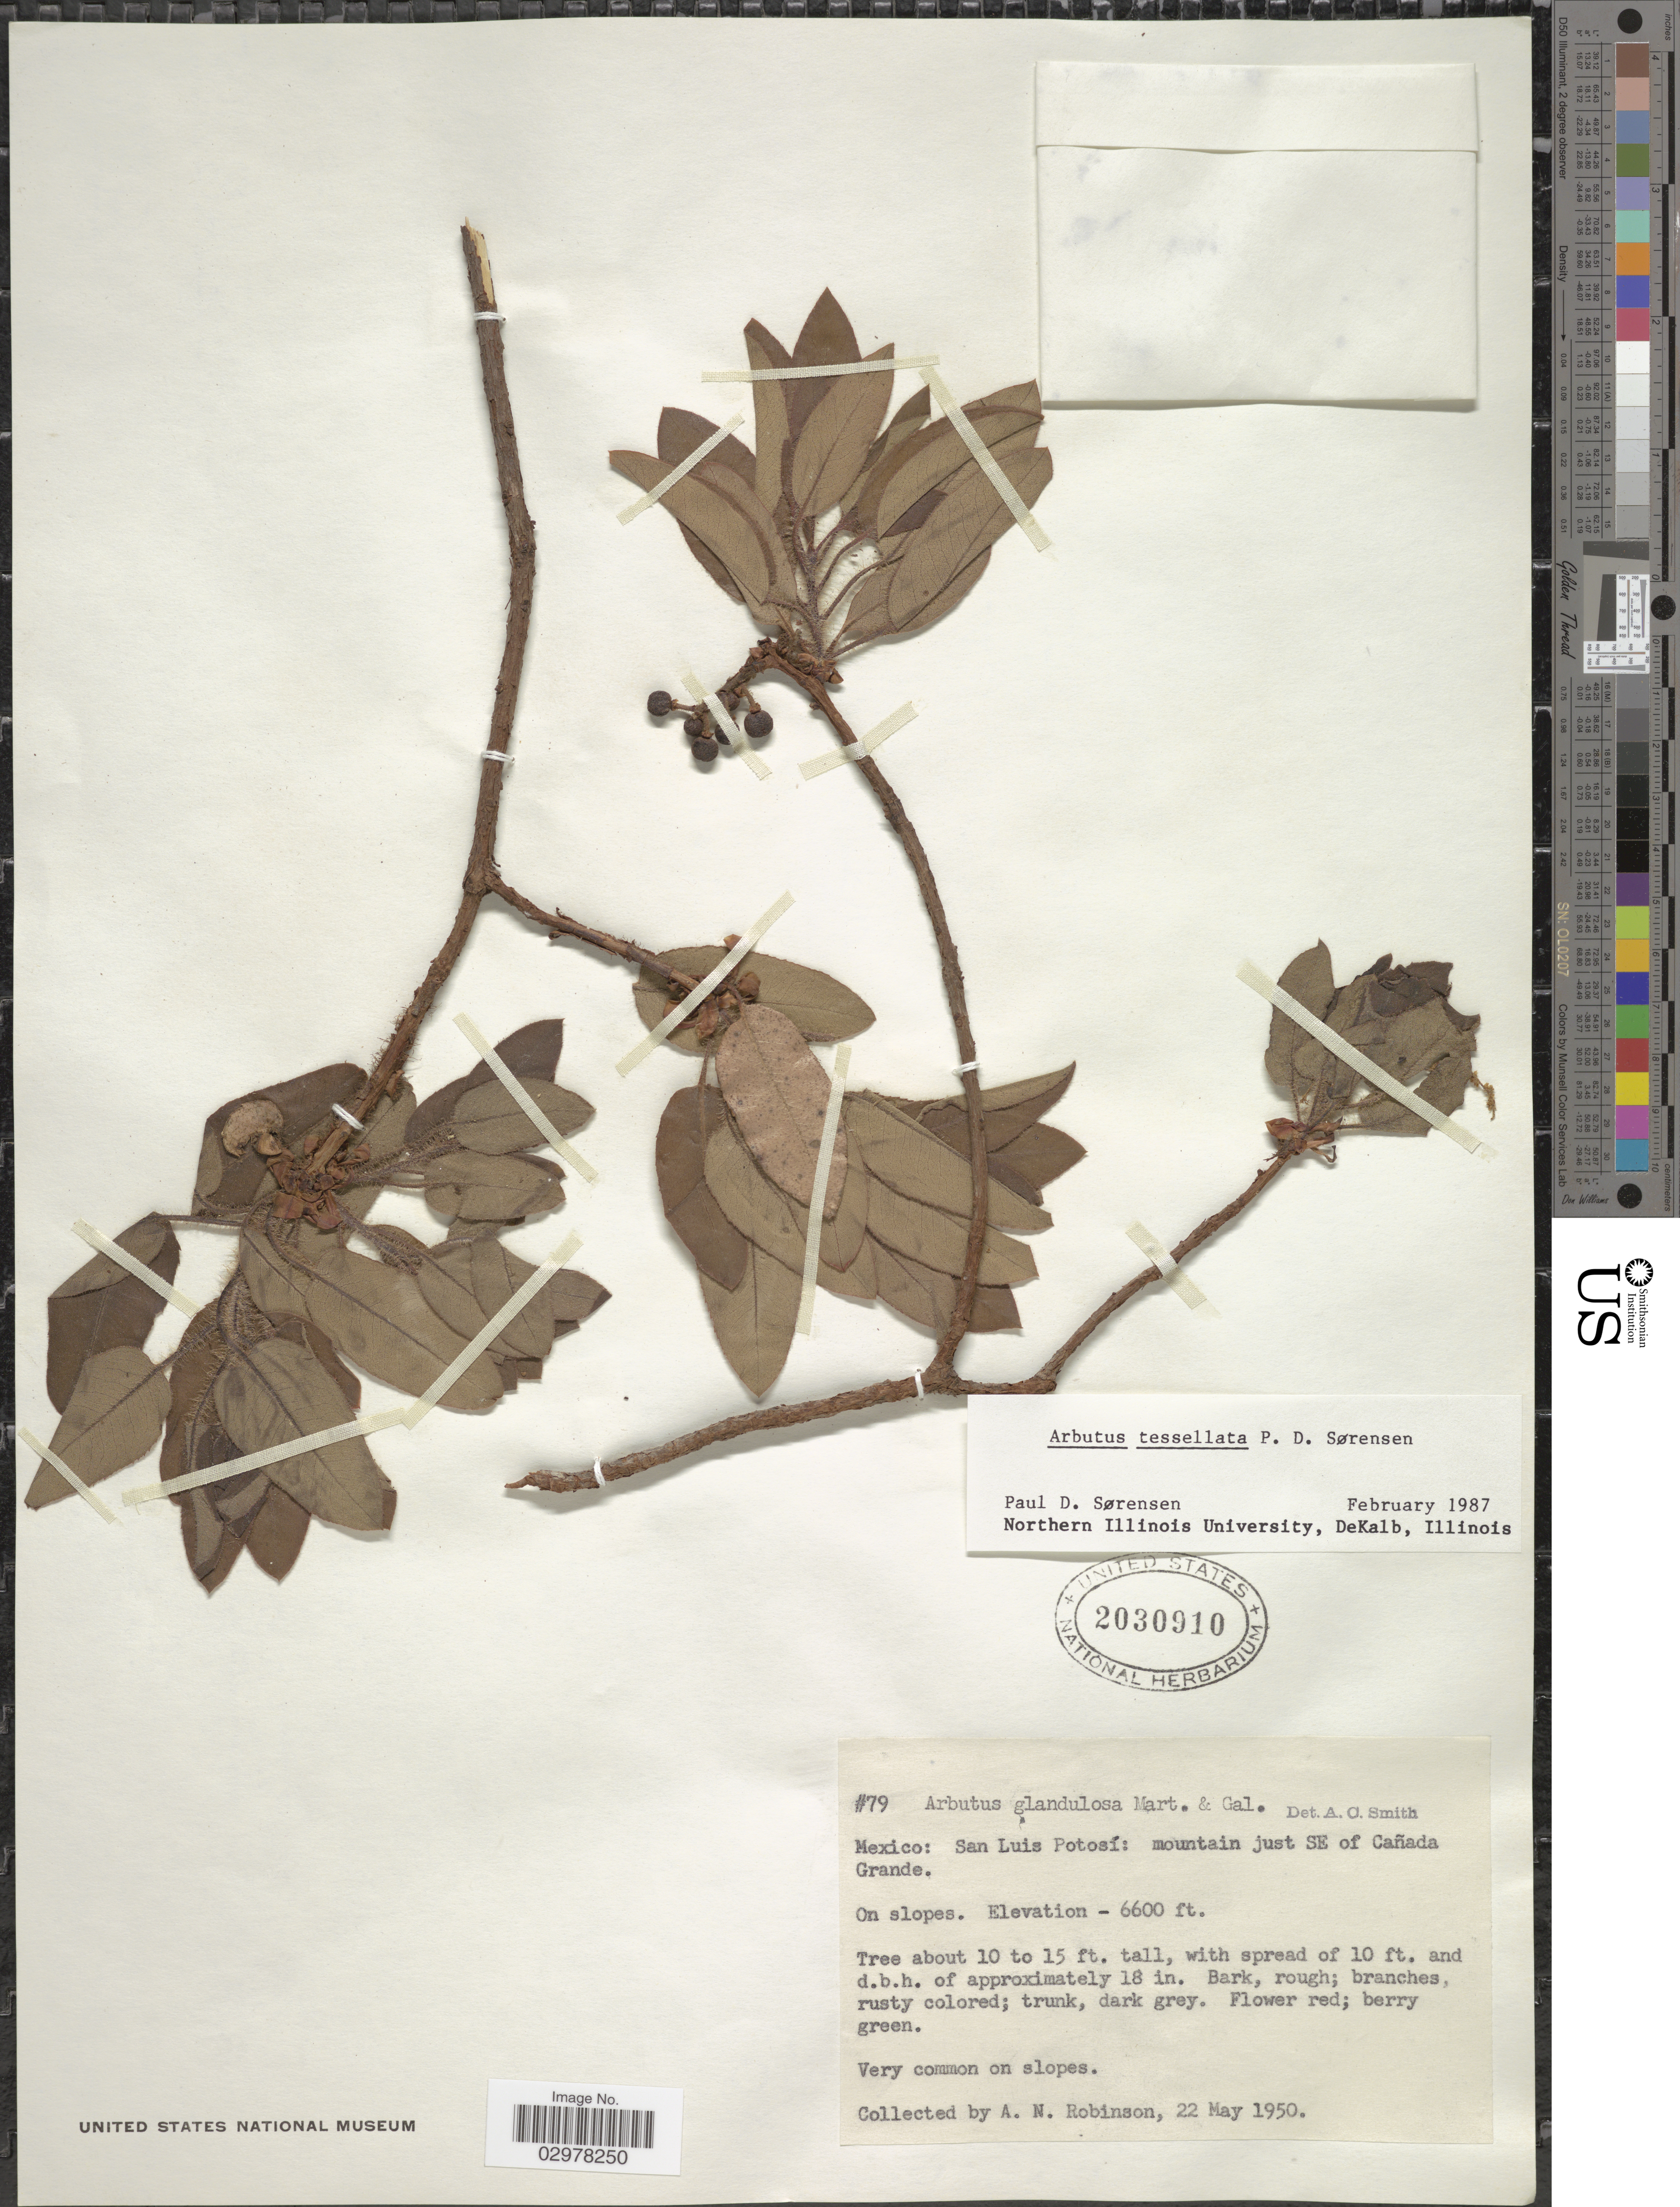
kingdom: Plantae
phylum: Tracheophyta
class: Magnoliopsida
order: Ericales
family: Ericaceae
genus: Arbutus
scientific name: Arbutus tessellata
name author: P.D. Sørensen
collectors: A. N. Robinson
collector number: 79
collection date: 1950-05-22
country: Mexico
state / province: San Luis Potosí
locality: Mountain just SE of Cañada Grande.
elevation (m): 2012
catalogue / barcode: US 2030910